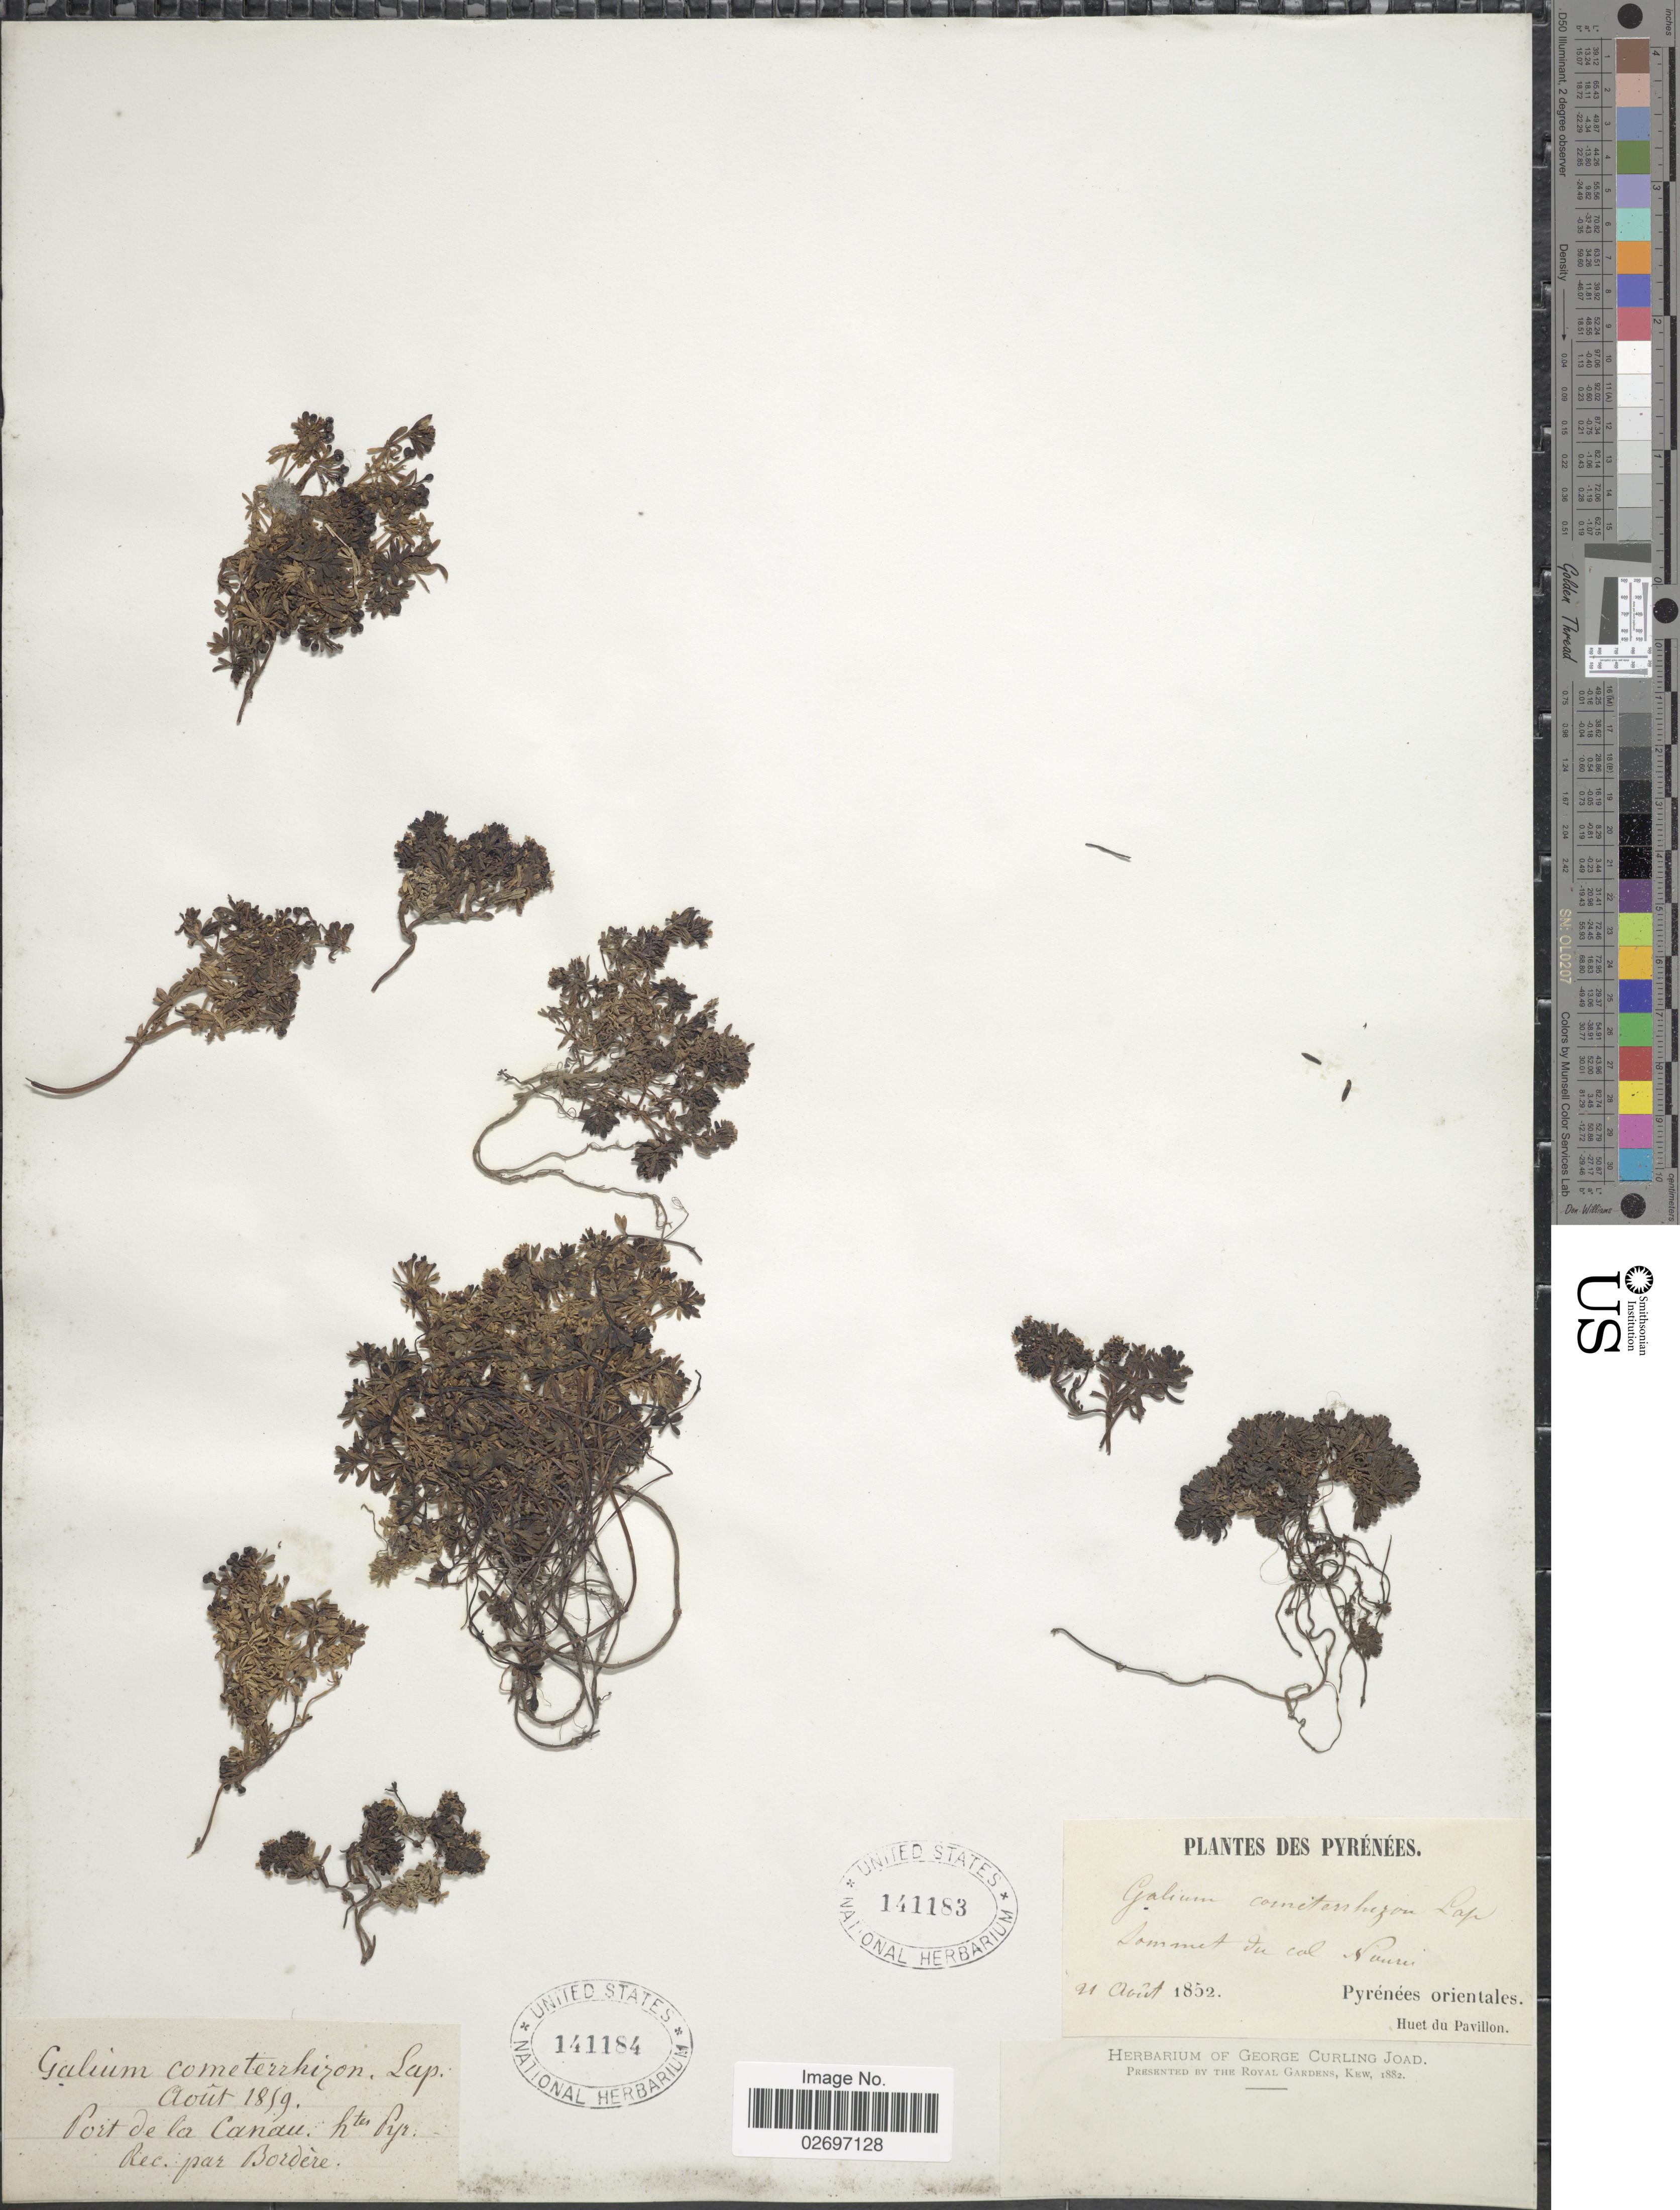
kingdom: Plantae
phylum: Tracheophyta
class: Magnoliopsida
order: Gentianales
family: Rubiaceae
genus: Galium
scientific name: Galium cometerhizon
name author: Lapeyr.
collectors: -. Bordère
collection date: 1859-08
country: France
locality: Port de la Canau, Pyrenees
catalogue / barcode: US 141184-2